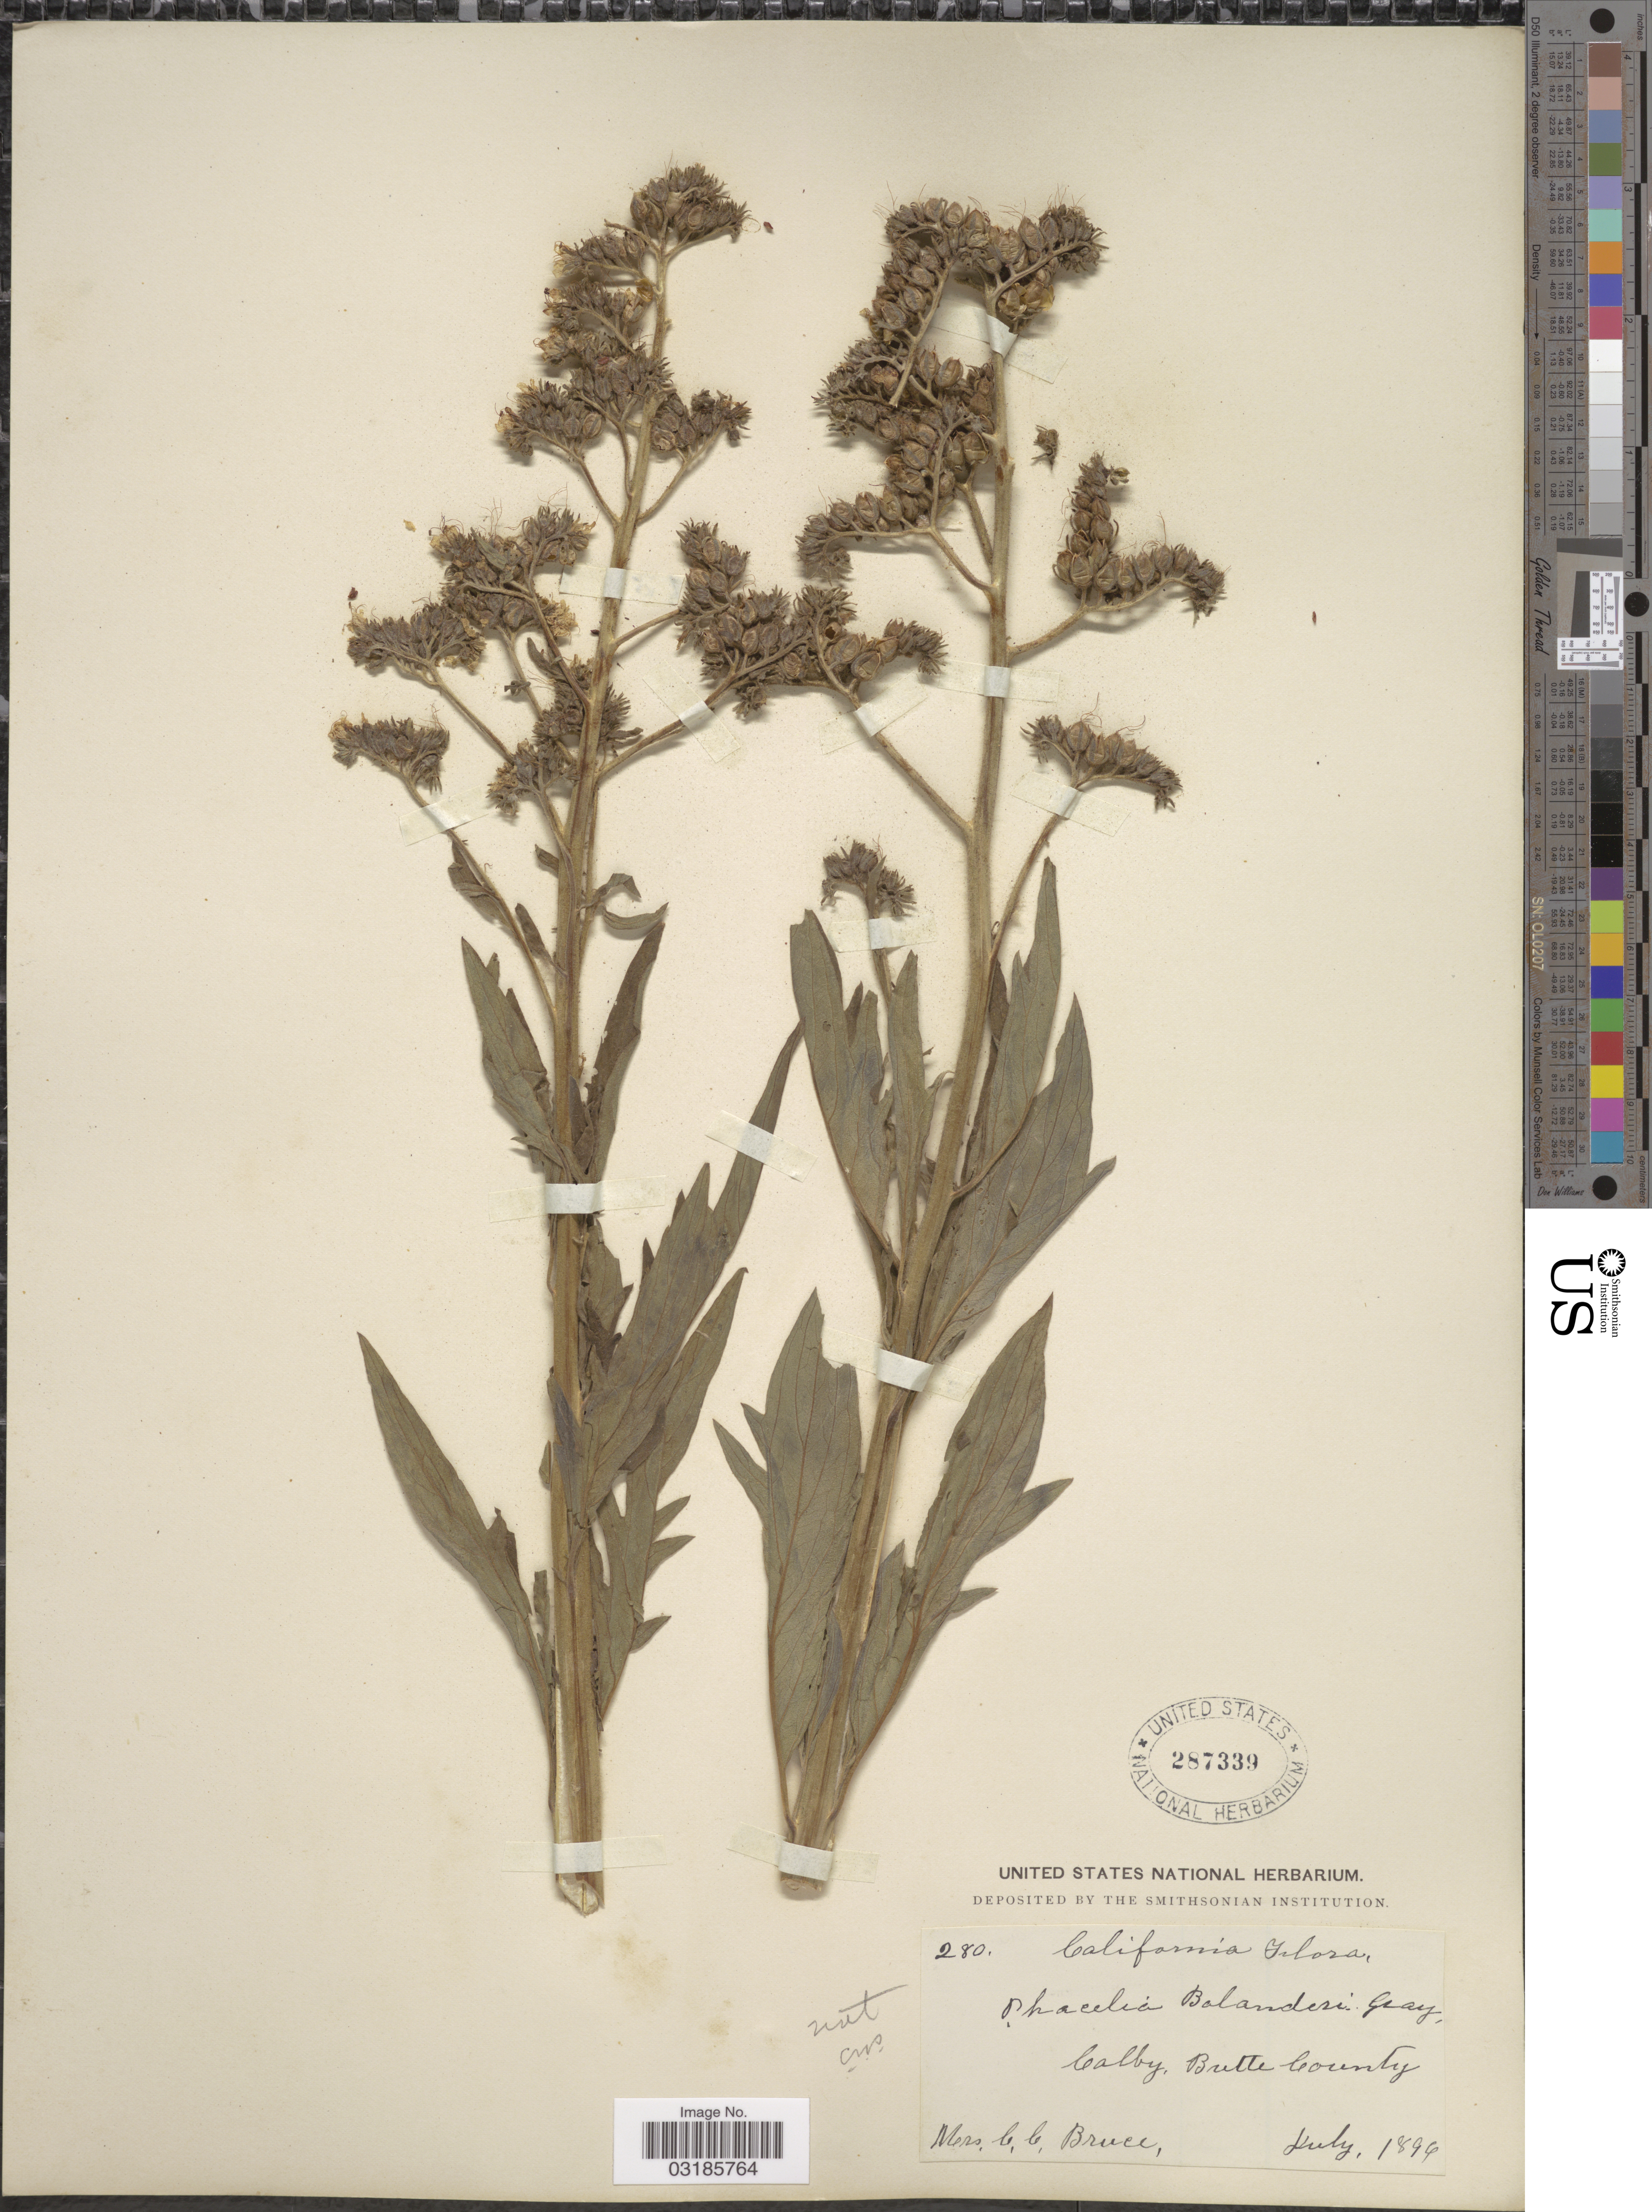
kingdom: Plantae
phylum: Tracheophyta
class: Magnoliopsida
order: Boraginales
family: Hydrophyllaceae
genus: Phacelia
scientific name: Phacelia procera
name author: A. Gray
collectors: C. Bruce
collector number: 280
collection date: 1899-07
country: United States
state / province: California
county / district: Butte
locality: Colby, Butte County.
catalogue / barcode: US 287339